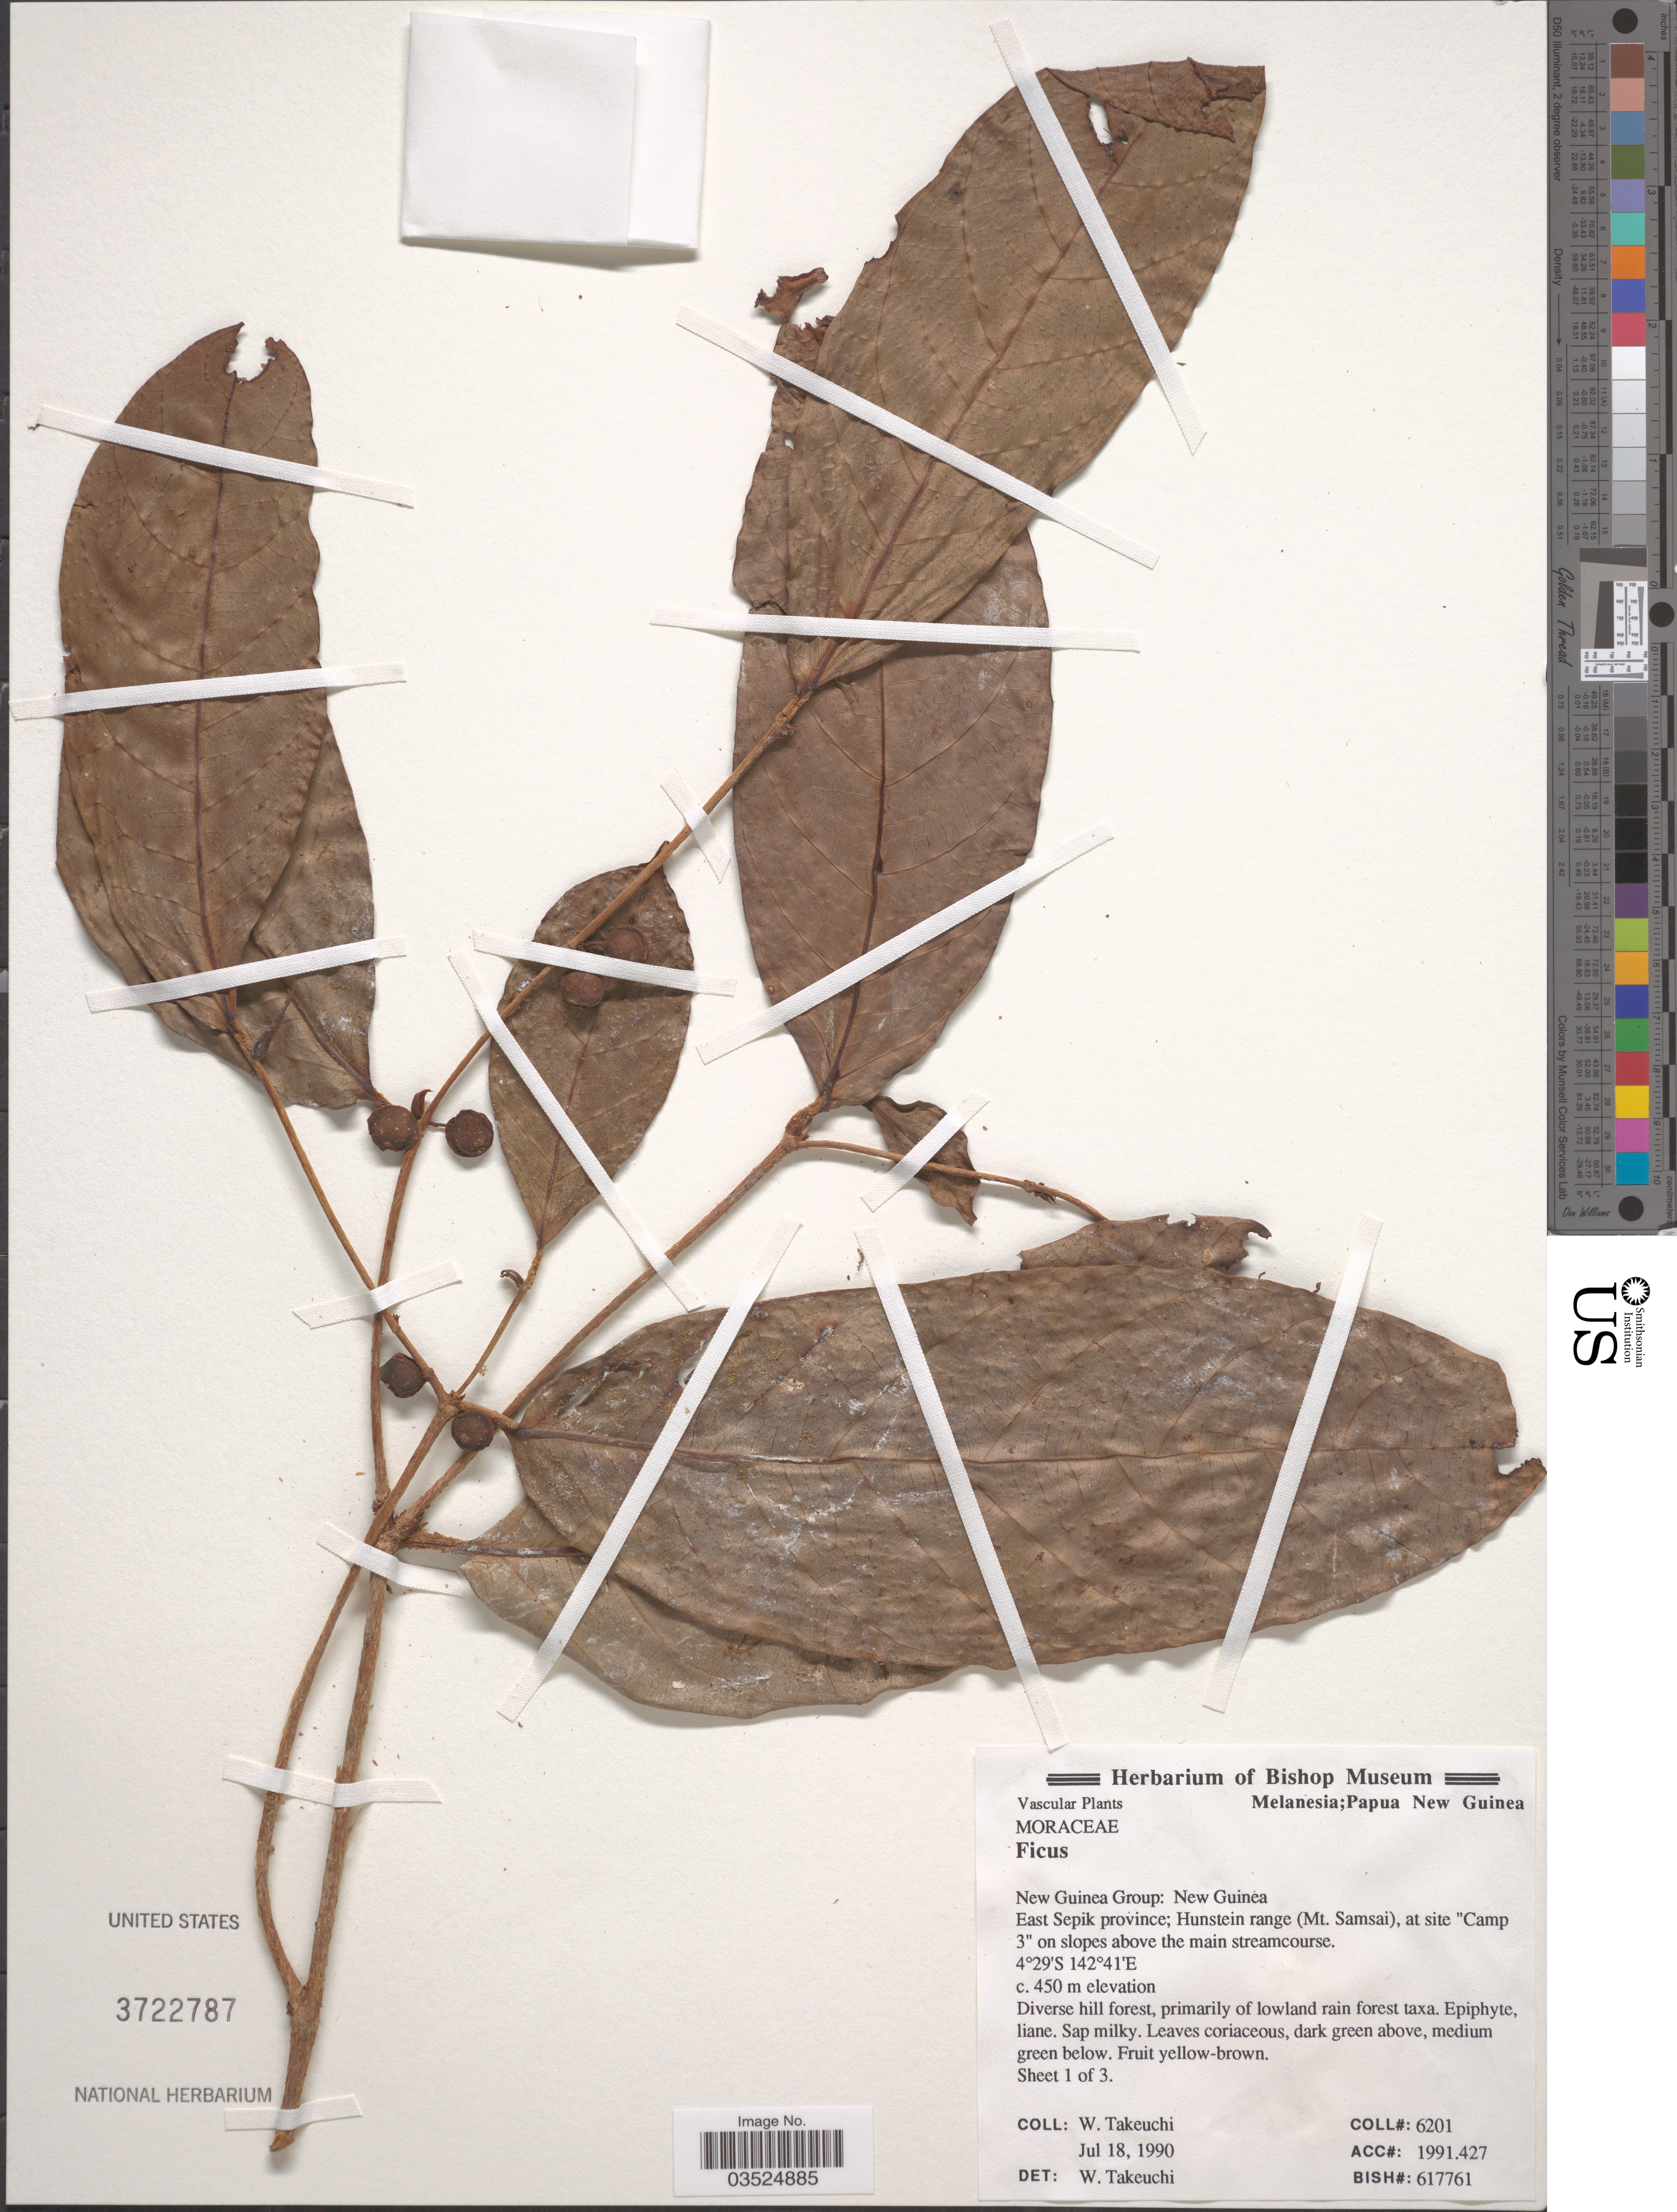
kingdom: Plantae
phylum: Tracheophyta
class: Magnoliopsida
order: Rosales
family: Moraceae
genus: Ficus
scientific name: Ficus sp.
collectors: W. Takeuchi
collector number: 6201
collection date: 1990-07-18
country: Papua New Guinea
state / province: East Sepik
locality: Melanesia. New Guinea Group: New Guinea. Hunstein range (Mt. Samsai), at site 'Camp 3' on slopes above the main streamcourse.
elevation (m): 450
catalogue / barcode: US 3722787